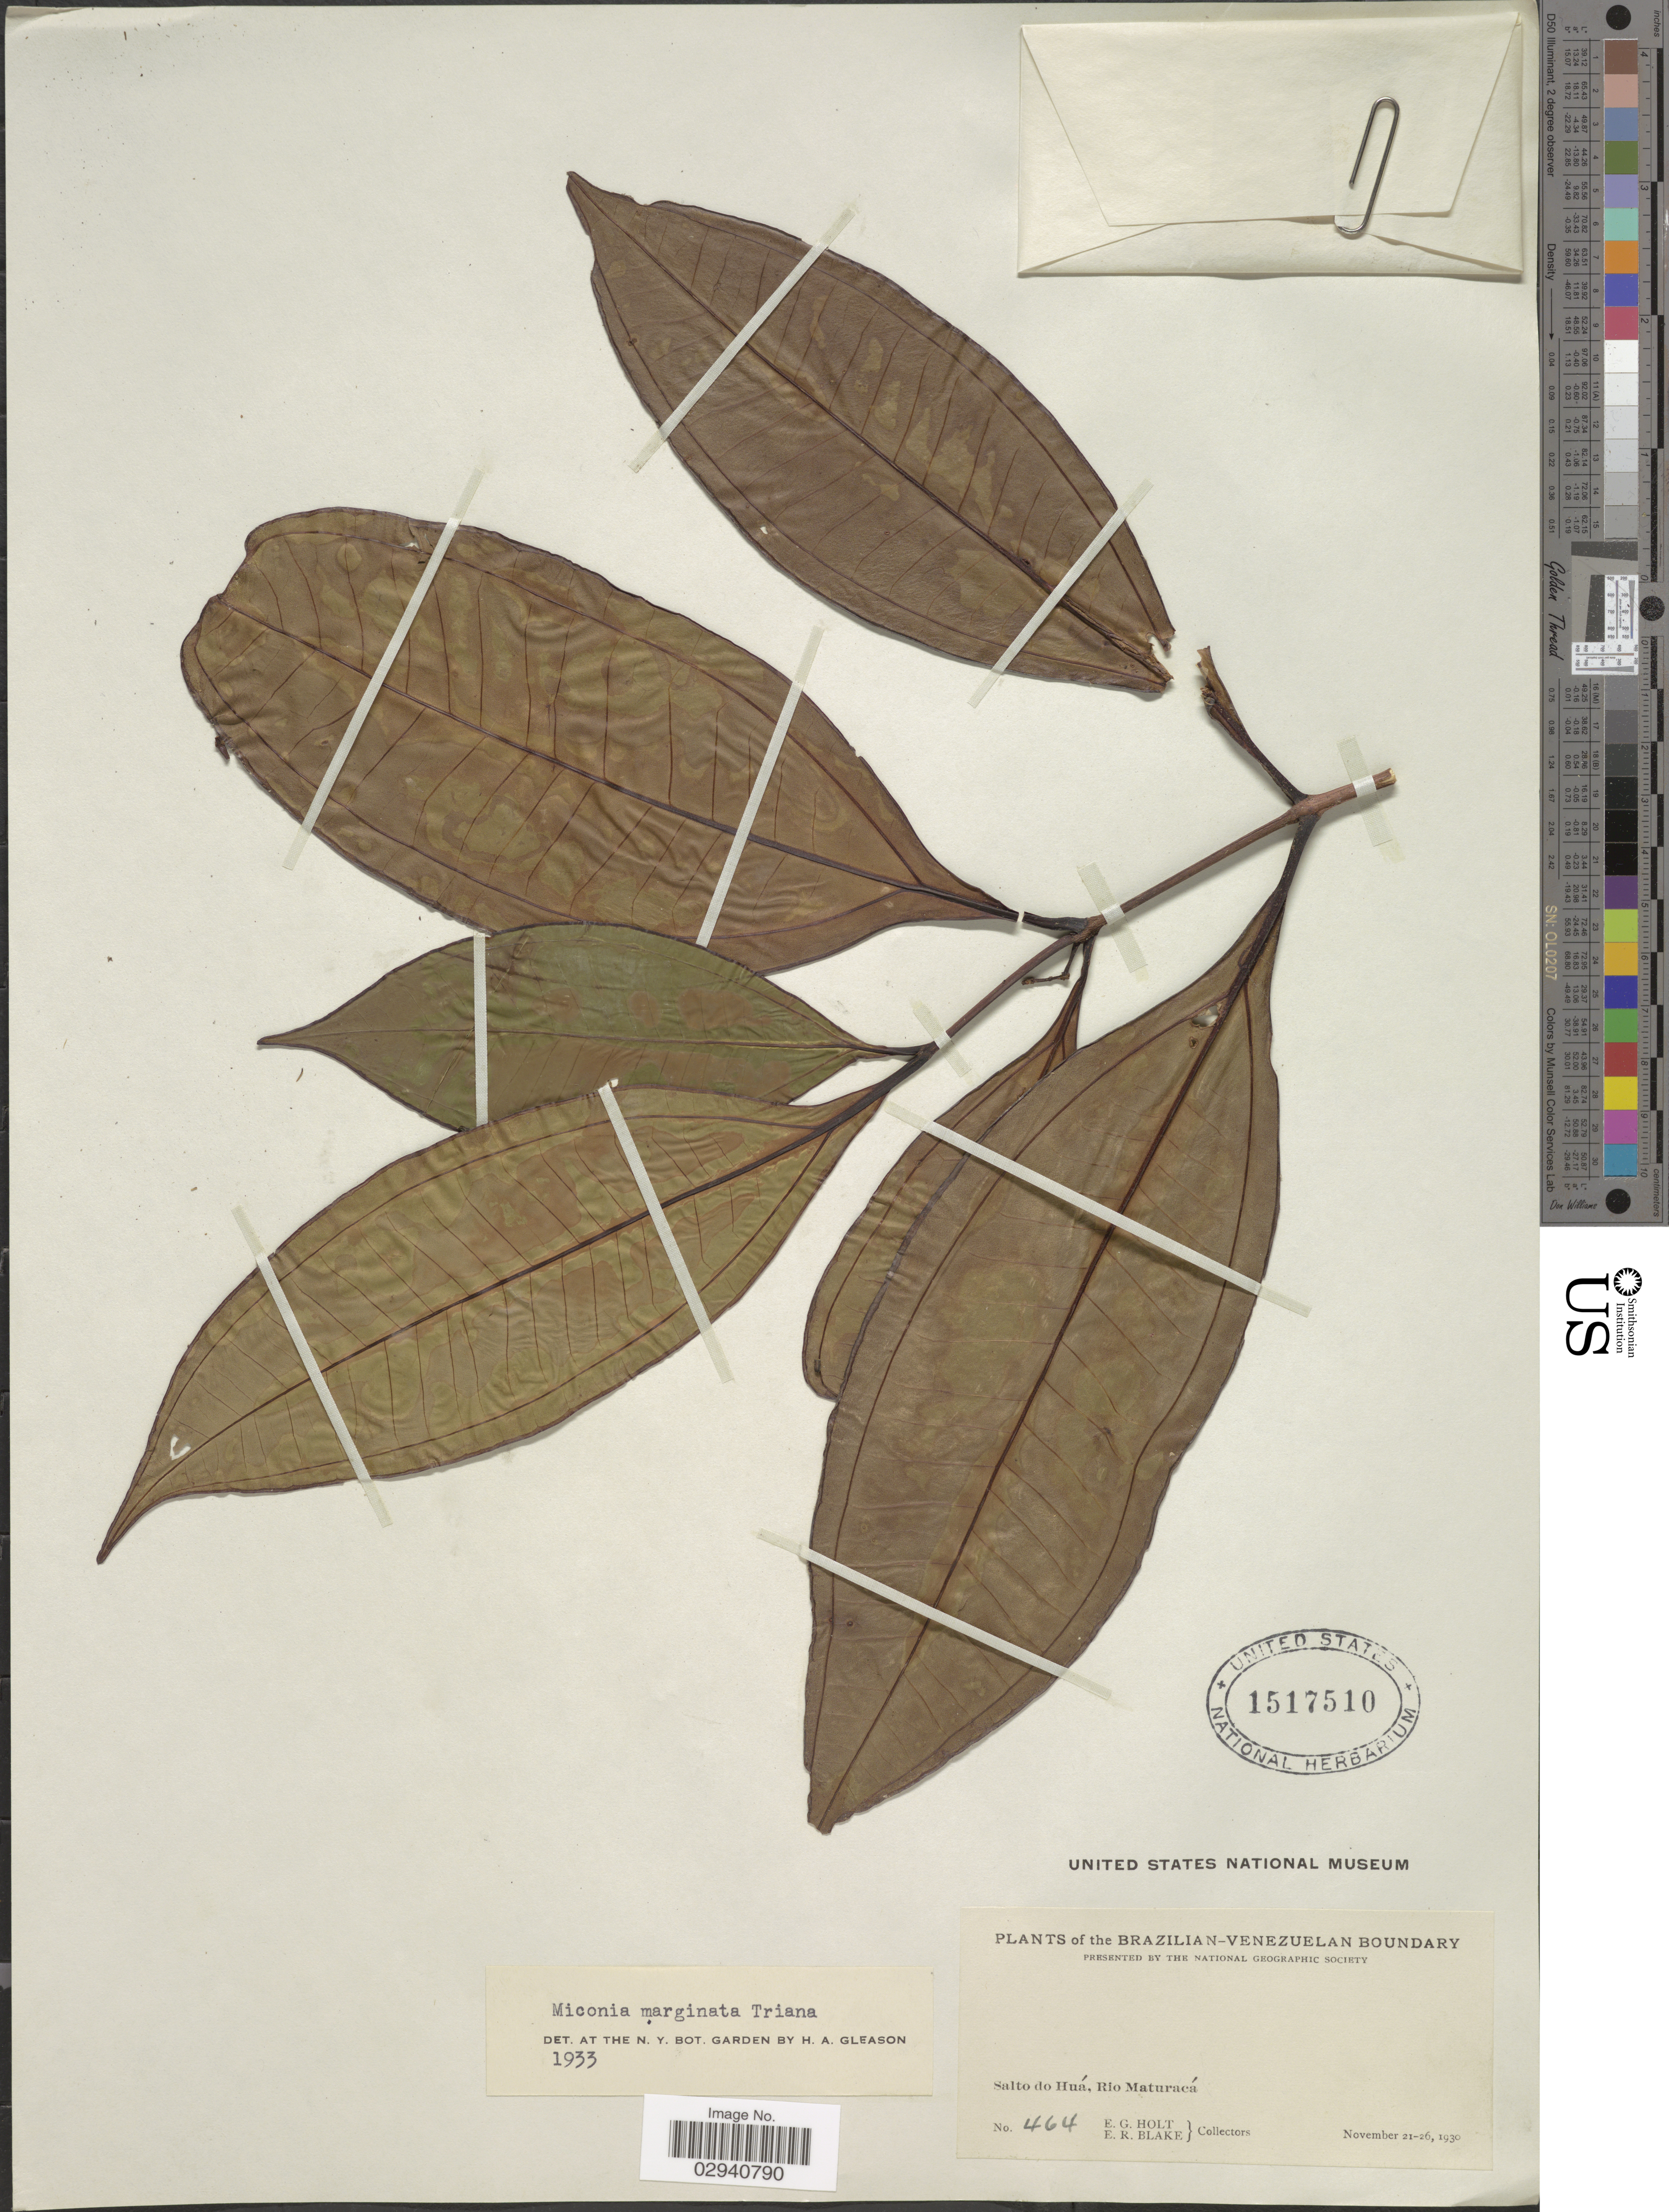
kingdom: Plantae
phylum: Tracheophyta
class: Magnoliopsida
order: Myrtales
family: Melastomataceae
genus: Miconia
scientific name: Miconia marginata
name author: Triana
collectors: E. G. Holt & E. R. Blake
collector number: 464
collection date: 1930-11-21/1930-11-26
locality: Brazilian-Venezuelan Boundary. Salto do Huá, Rio Maturacá.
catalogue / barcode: US 1517510